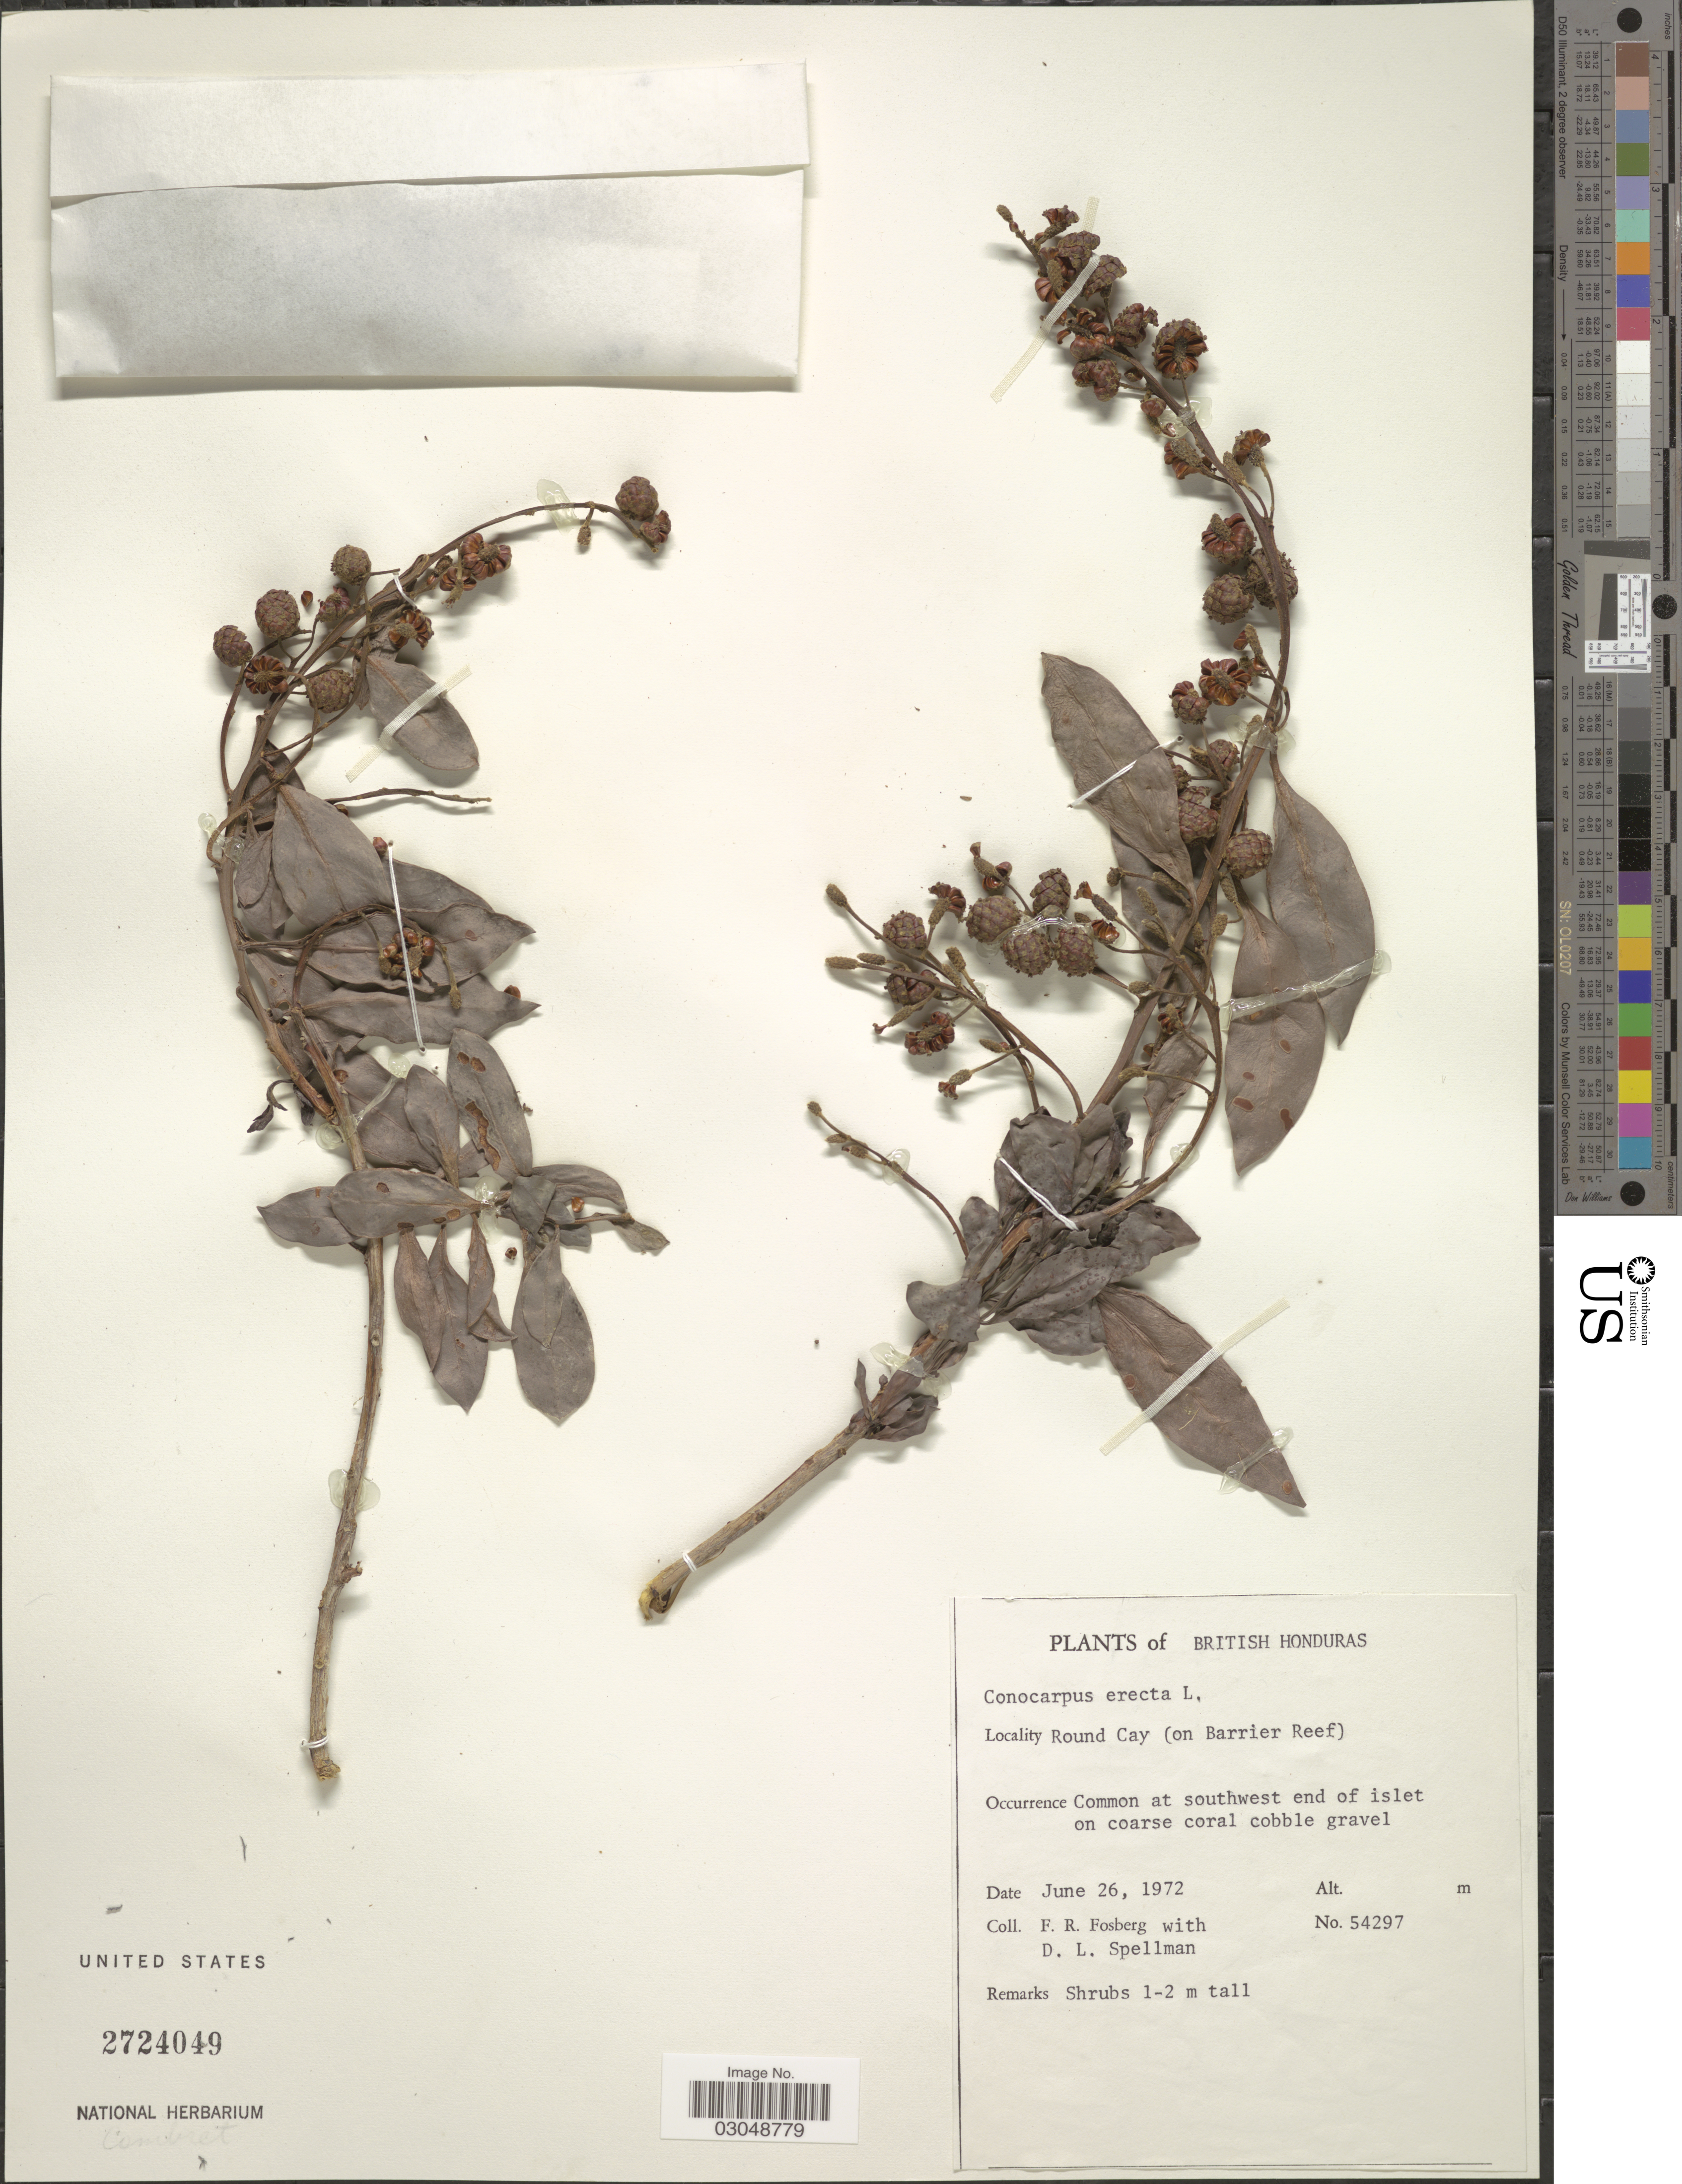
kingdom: Plantae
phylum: Tracheophyta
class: Magnoliopsida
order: Myrtales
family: Combretaceae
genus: Conocarpus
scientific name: Conocarpus erectus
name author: L.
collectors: F. R. Fosberg & D. L. Spellman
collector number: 54297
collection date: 1972-06-26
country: Belize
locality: British Honduras. Round Cay (on Barrier Reef). Common at southwest end of islet on coarse coral cobble gravel.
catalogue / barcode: US 2724049